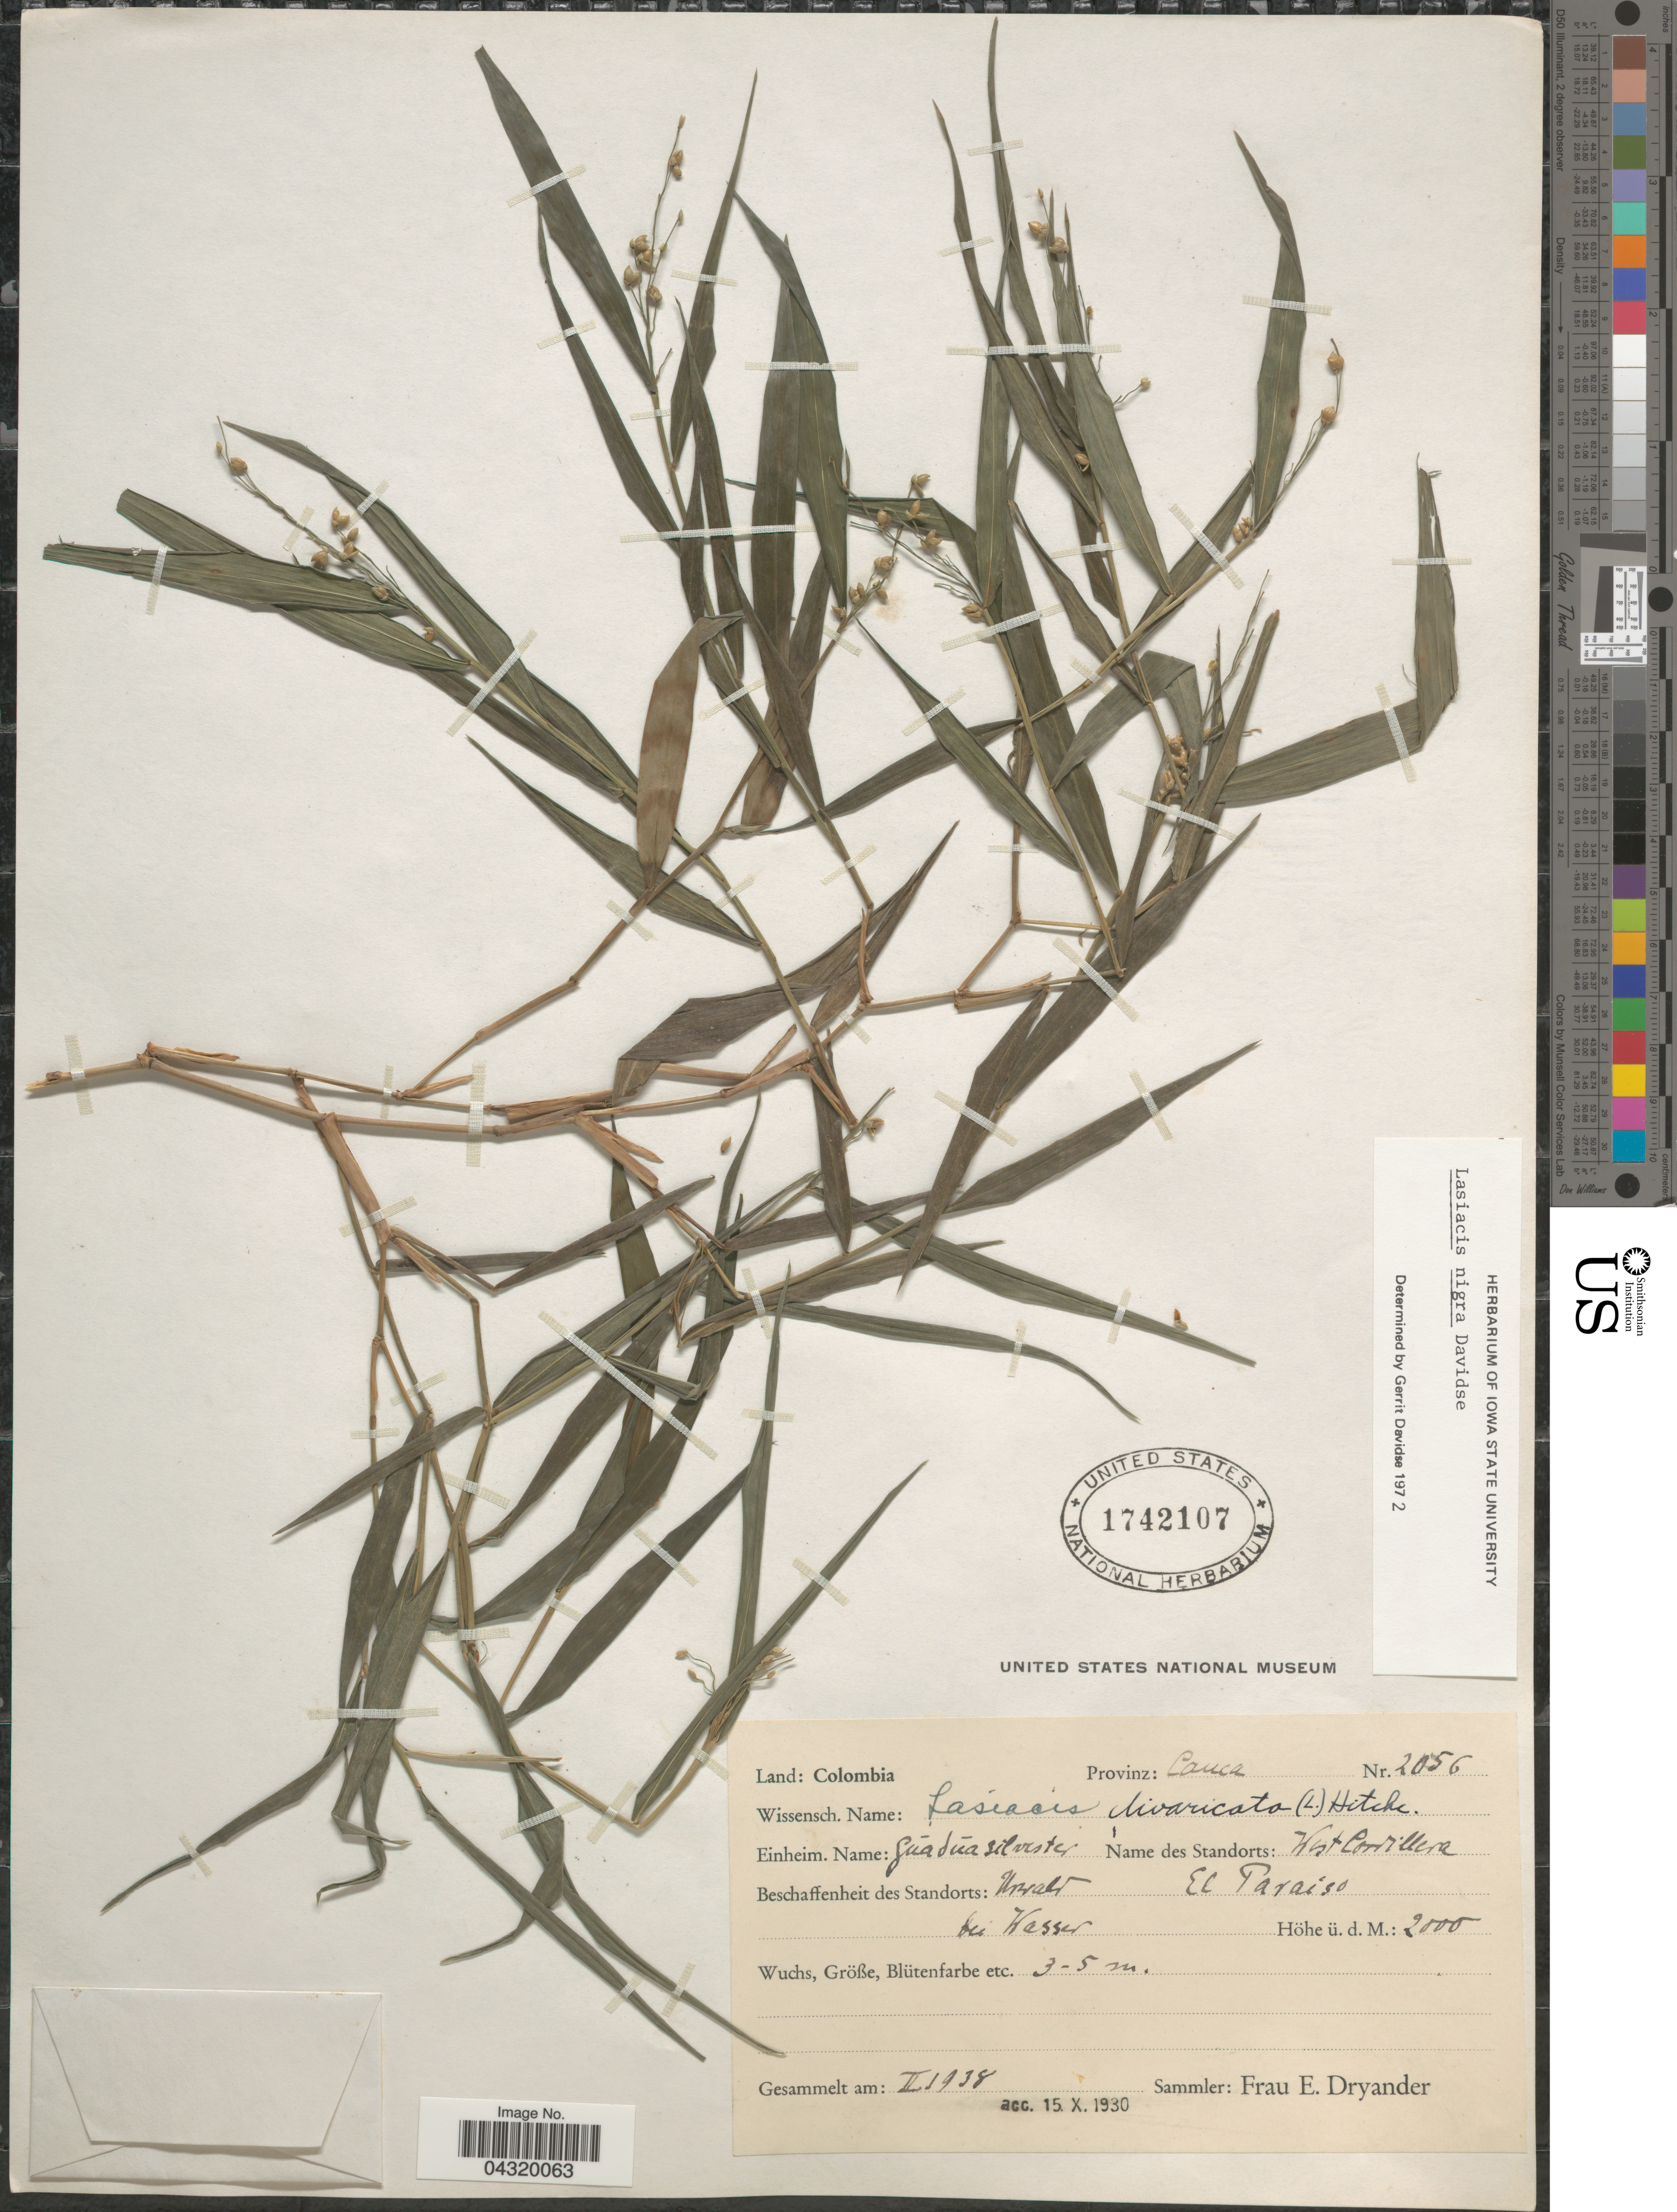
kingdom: Plantae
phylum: Tracheophyta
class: Liliopsida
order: Poales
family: Poaceae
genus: Lasiacis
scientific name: Lasiacis nigra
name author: Davidse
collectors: F. Dryander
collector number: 2056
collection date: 1938-02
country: Colombia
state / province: Cauca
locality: West Cordillera. Urwald. El Paraiso bei Wasser.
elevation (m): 2000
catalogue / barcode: US 1742107